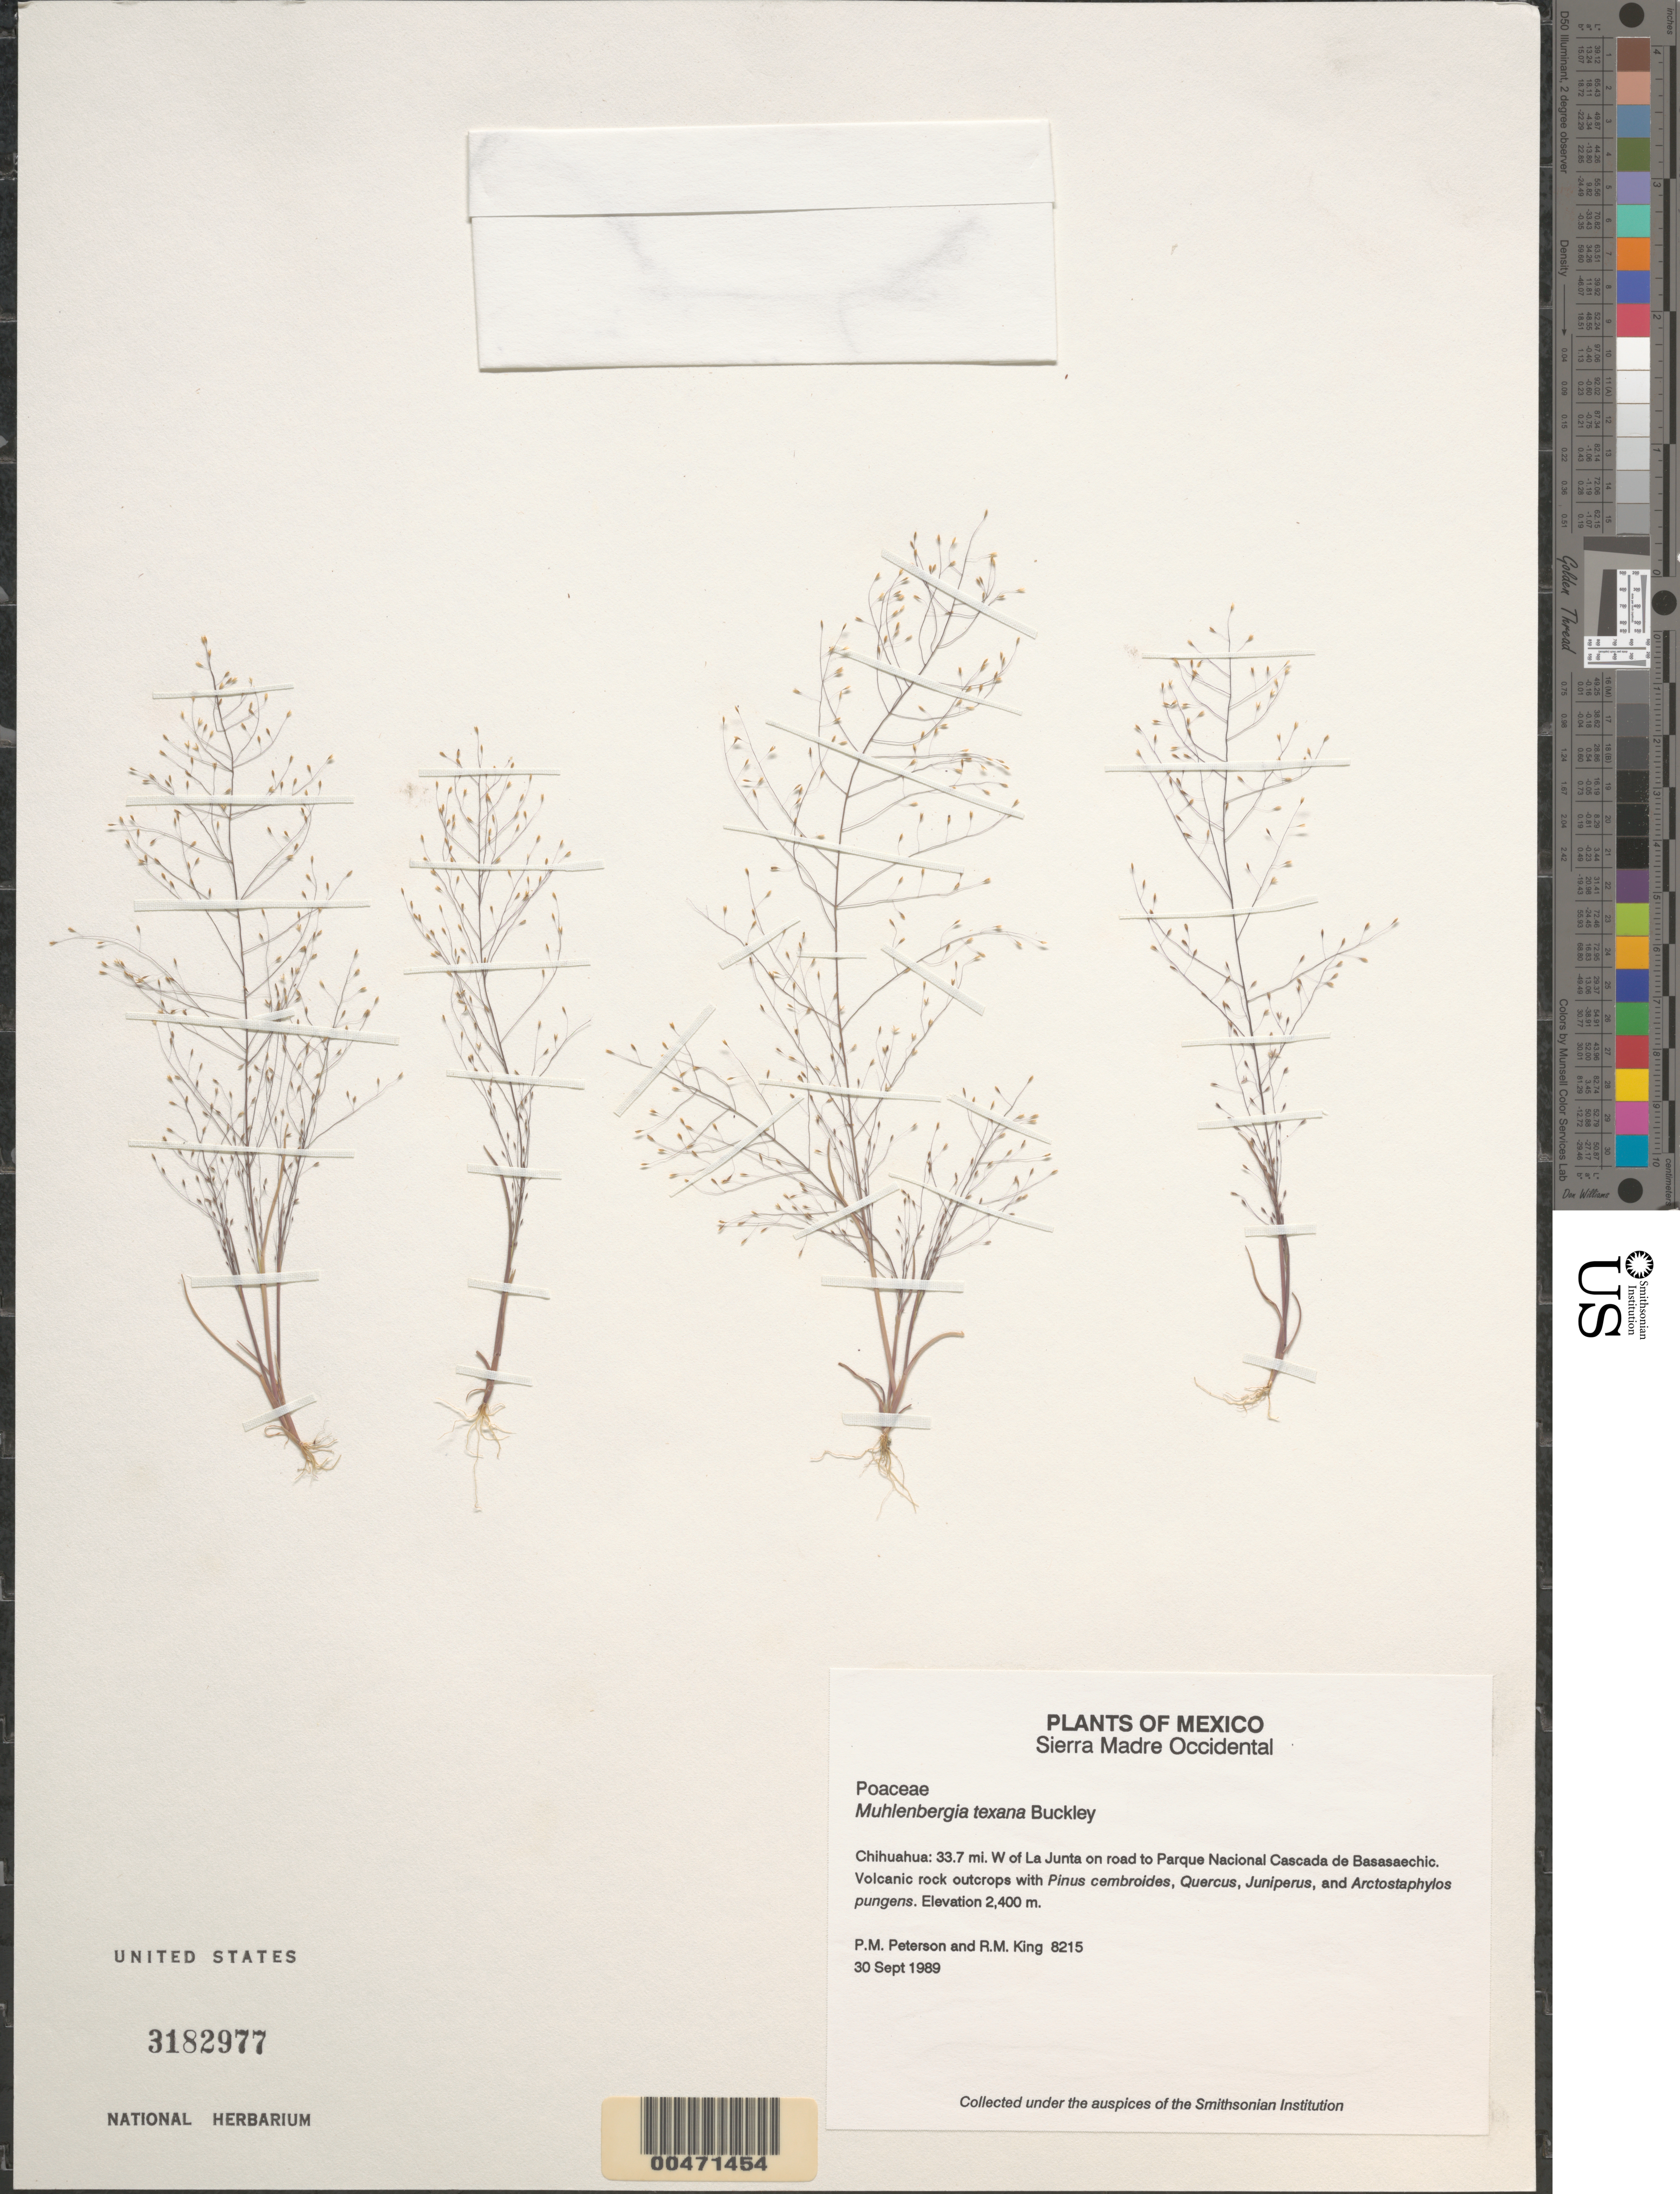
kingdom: Plantae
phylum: Tracheophyta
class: Liliopsida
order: Poales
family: Poaceae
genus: Muhlenbergia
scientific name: Muhlenbergia texana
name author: Buckley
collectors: P. M. Peterson & R. M. King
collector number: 08215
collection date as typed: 30 Sep 1989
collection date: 1989-09-30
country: Mexico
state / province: Chihuahua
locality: Sierra Madre Occidental, 33.7 mi. W of La Junta on road to Parque Nacional Cascada de Basasaechic.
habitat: Volcanic rock outcrops with Pinus cembroides, Quercus, Juniperus, and Arctostaphylos pungens.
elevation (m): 2400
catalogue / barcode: US 3182977